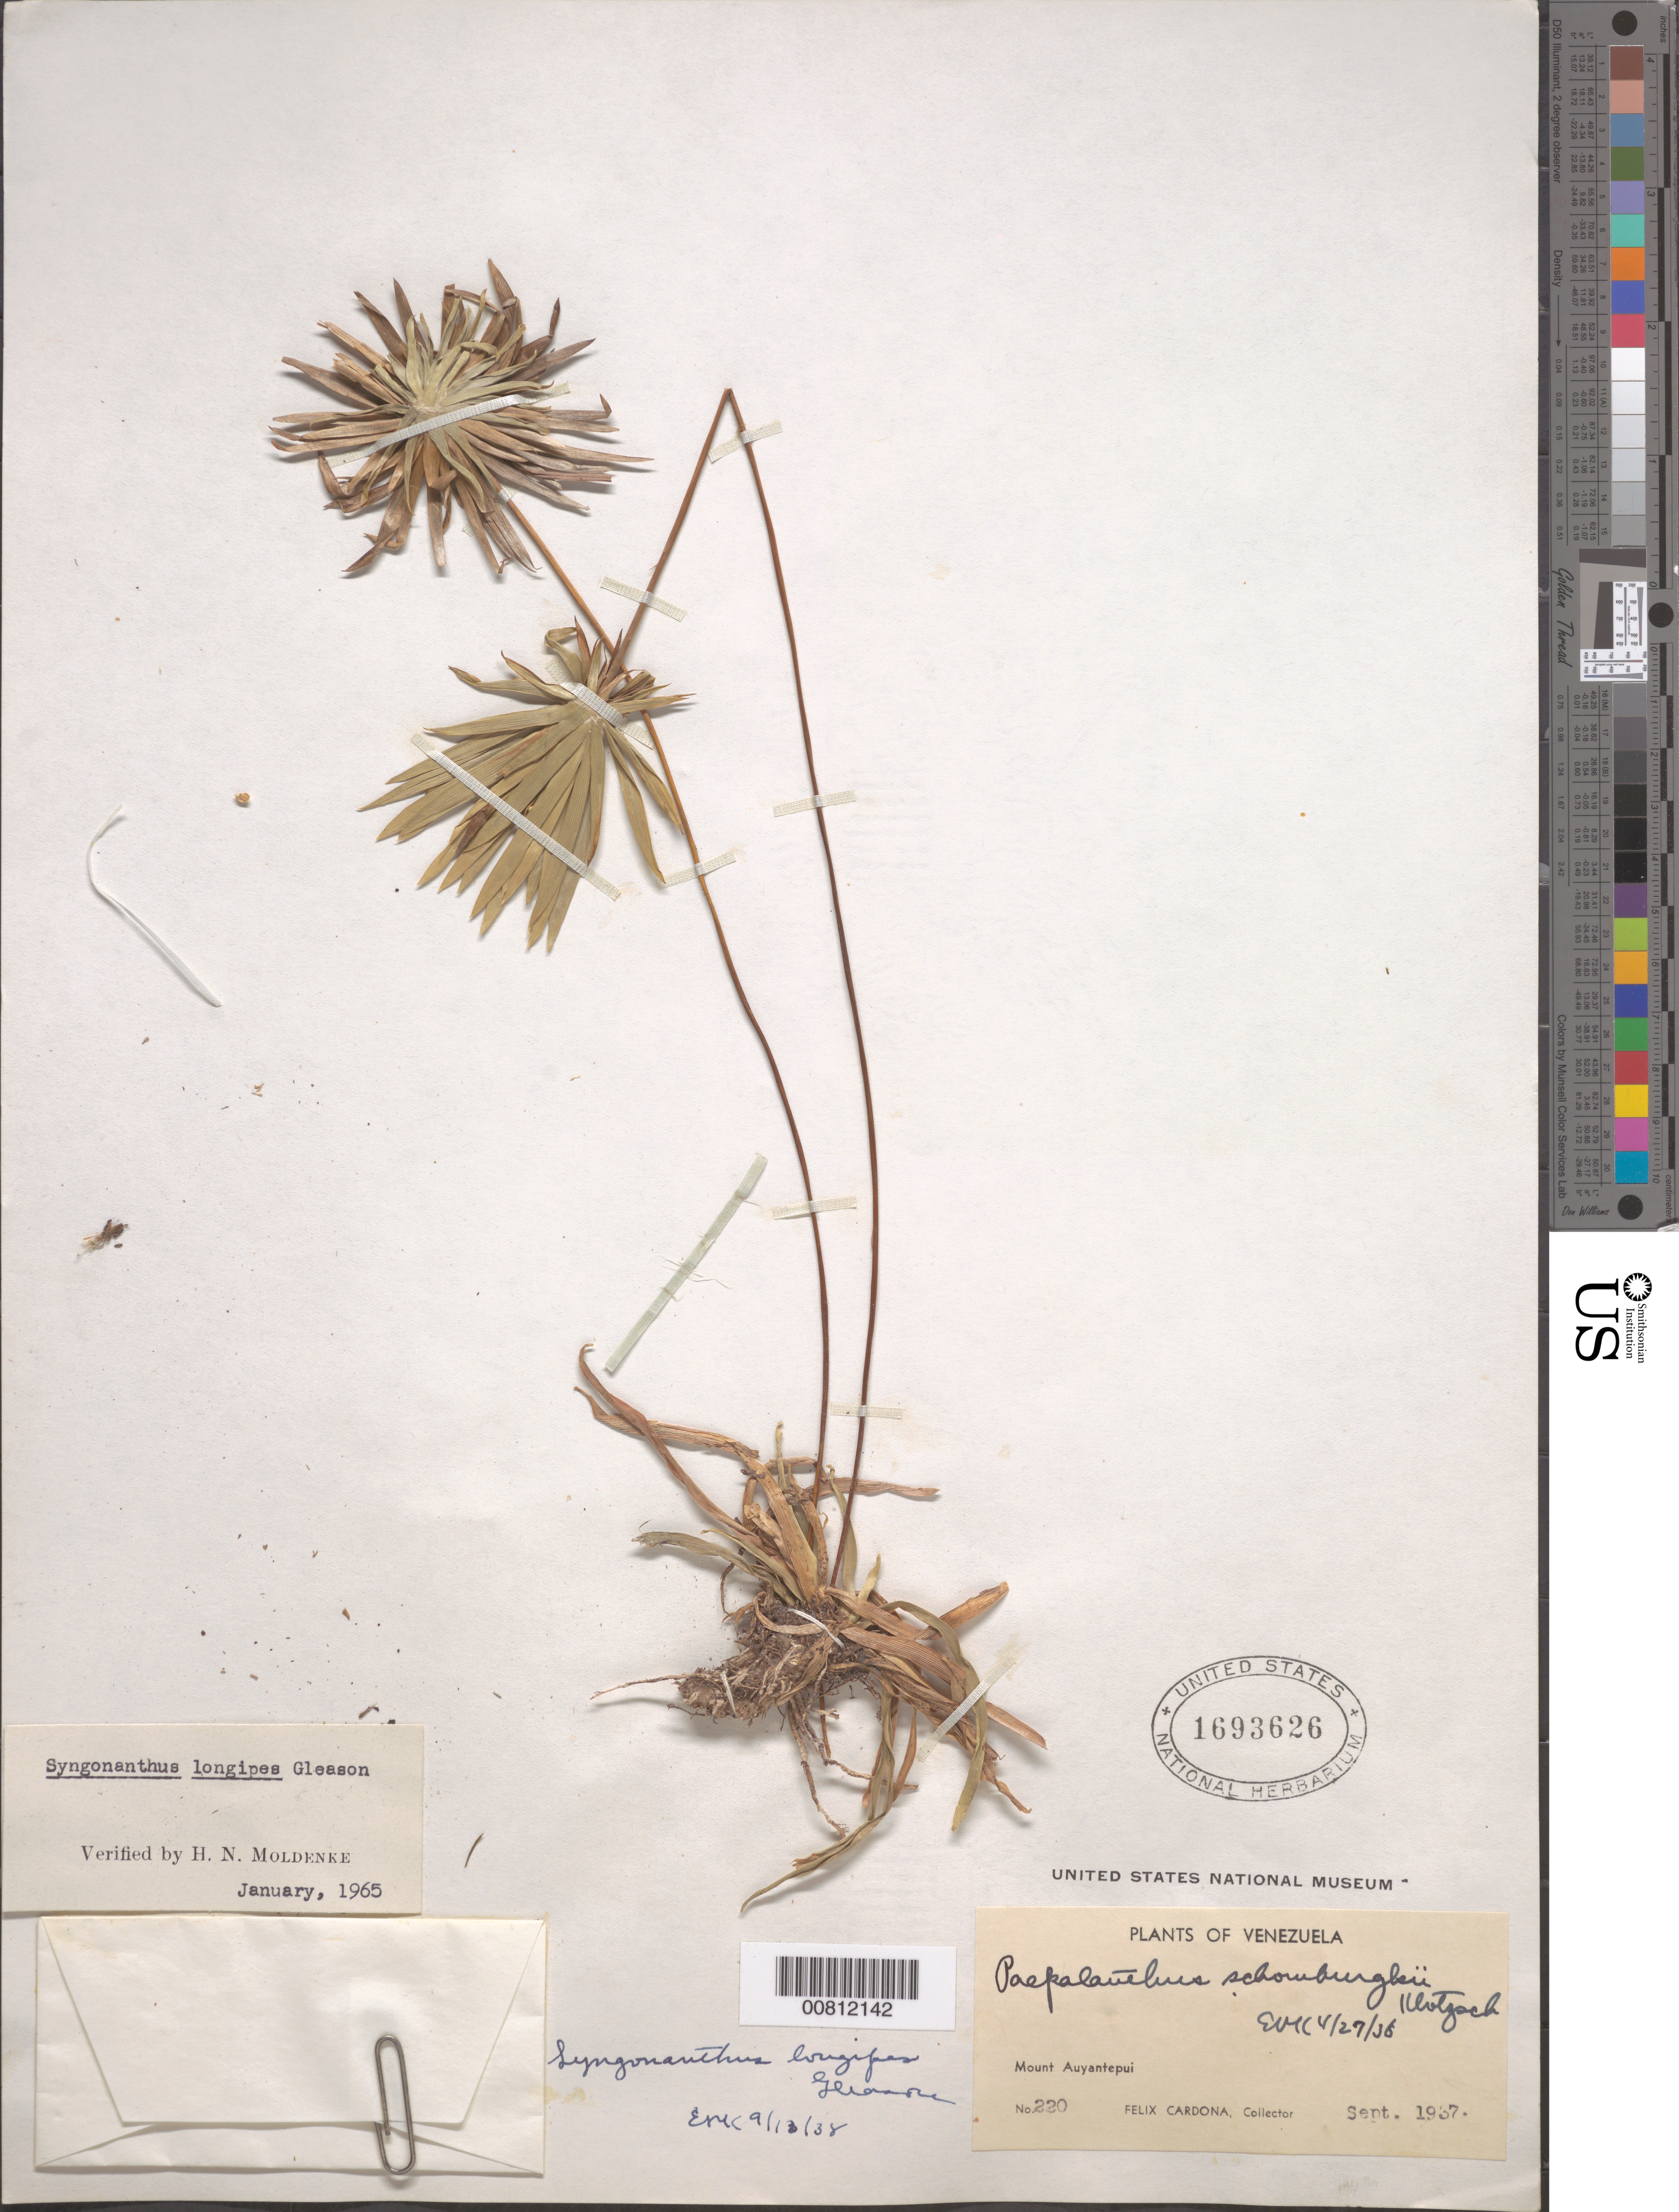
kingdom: Plantae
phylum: Tracheophyta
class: Liliopsida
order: Poales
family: Eriocaulaceae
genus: Syngonanthus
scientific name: Syngonanthus longipes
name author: Gleason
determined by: Moldenke, H. N.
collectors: F. Cardona Puig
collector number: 220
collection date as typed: Sep-37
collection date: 1937-09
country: Venezuela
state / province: Bolívar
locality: Cerro Auyantepuí, Alto Caroní, Guayana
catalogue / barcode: US 1693626